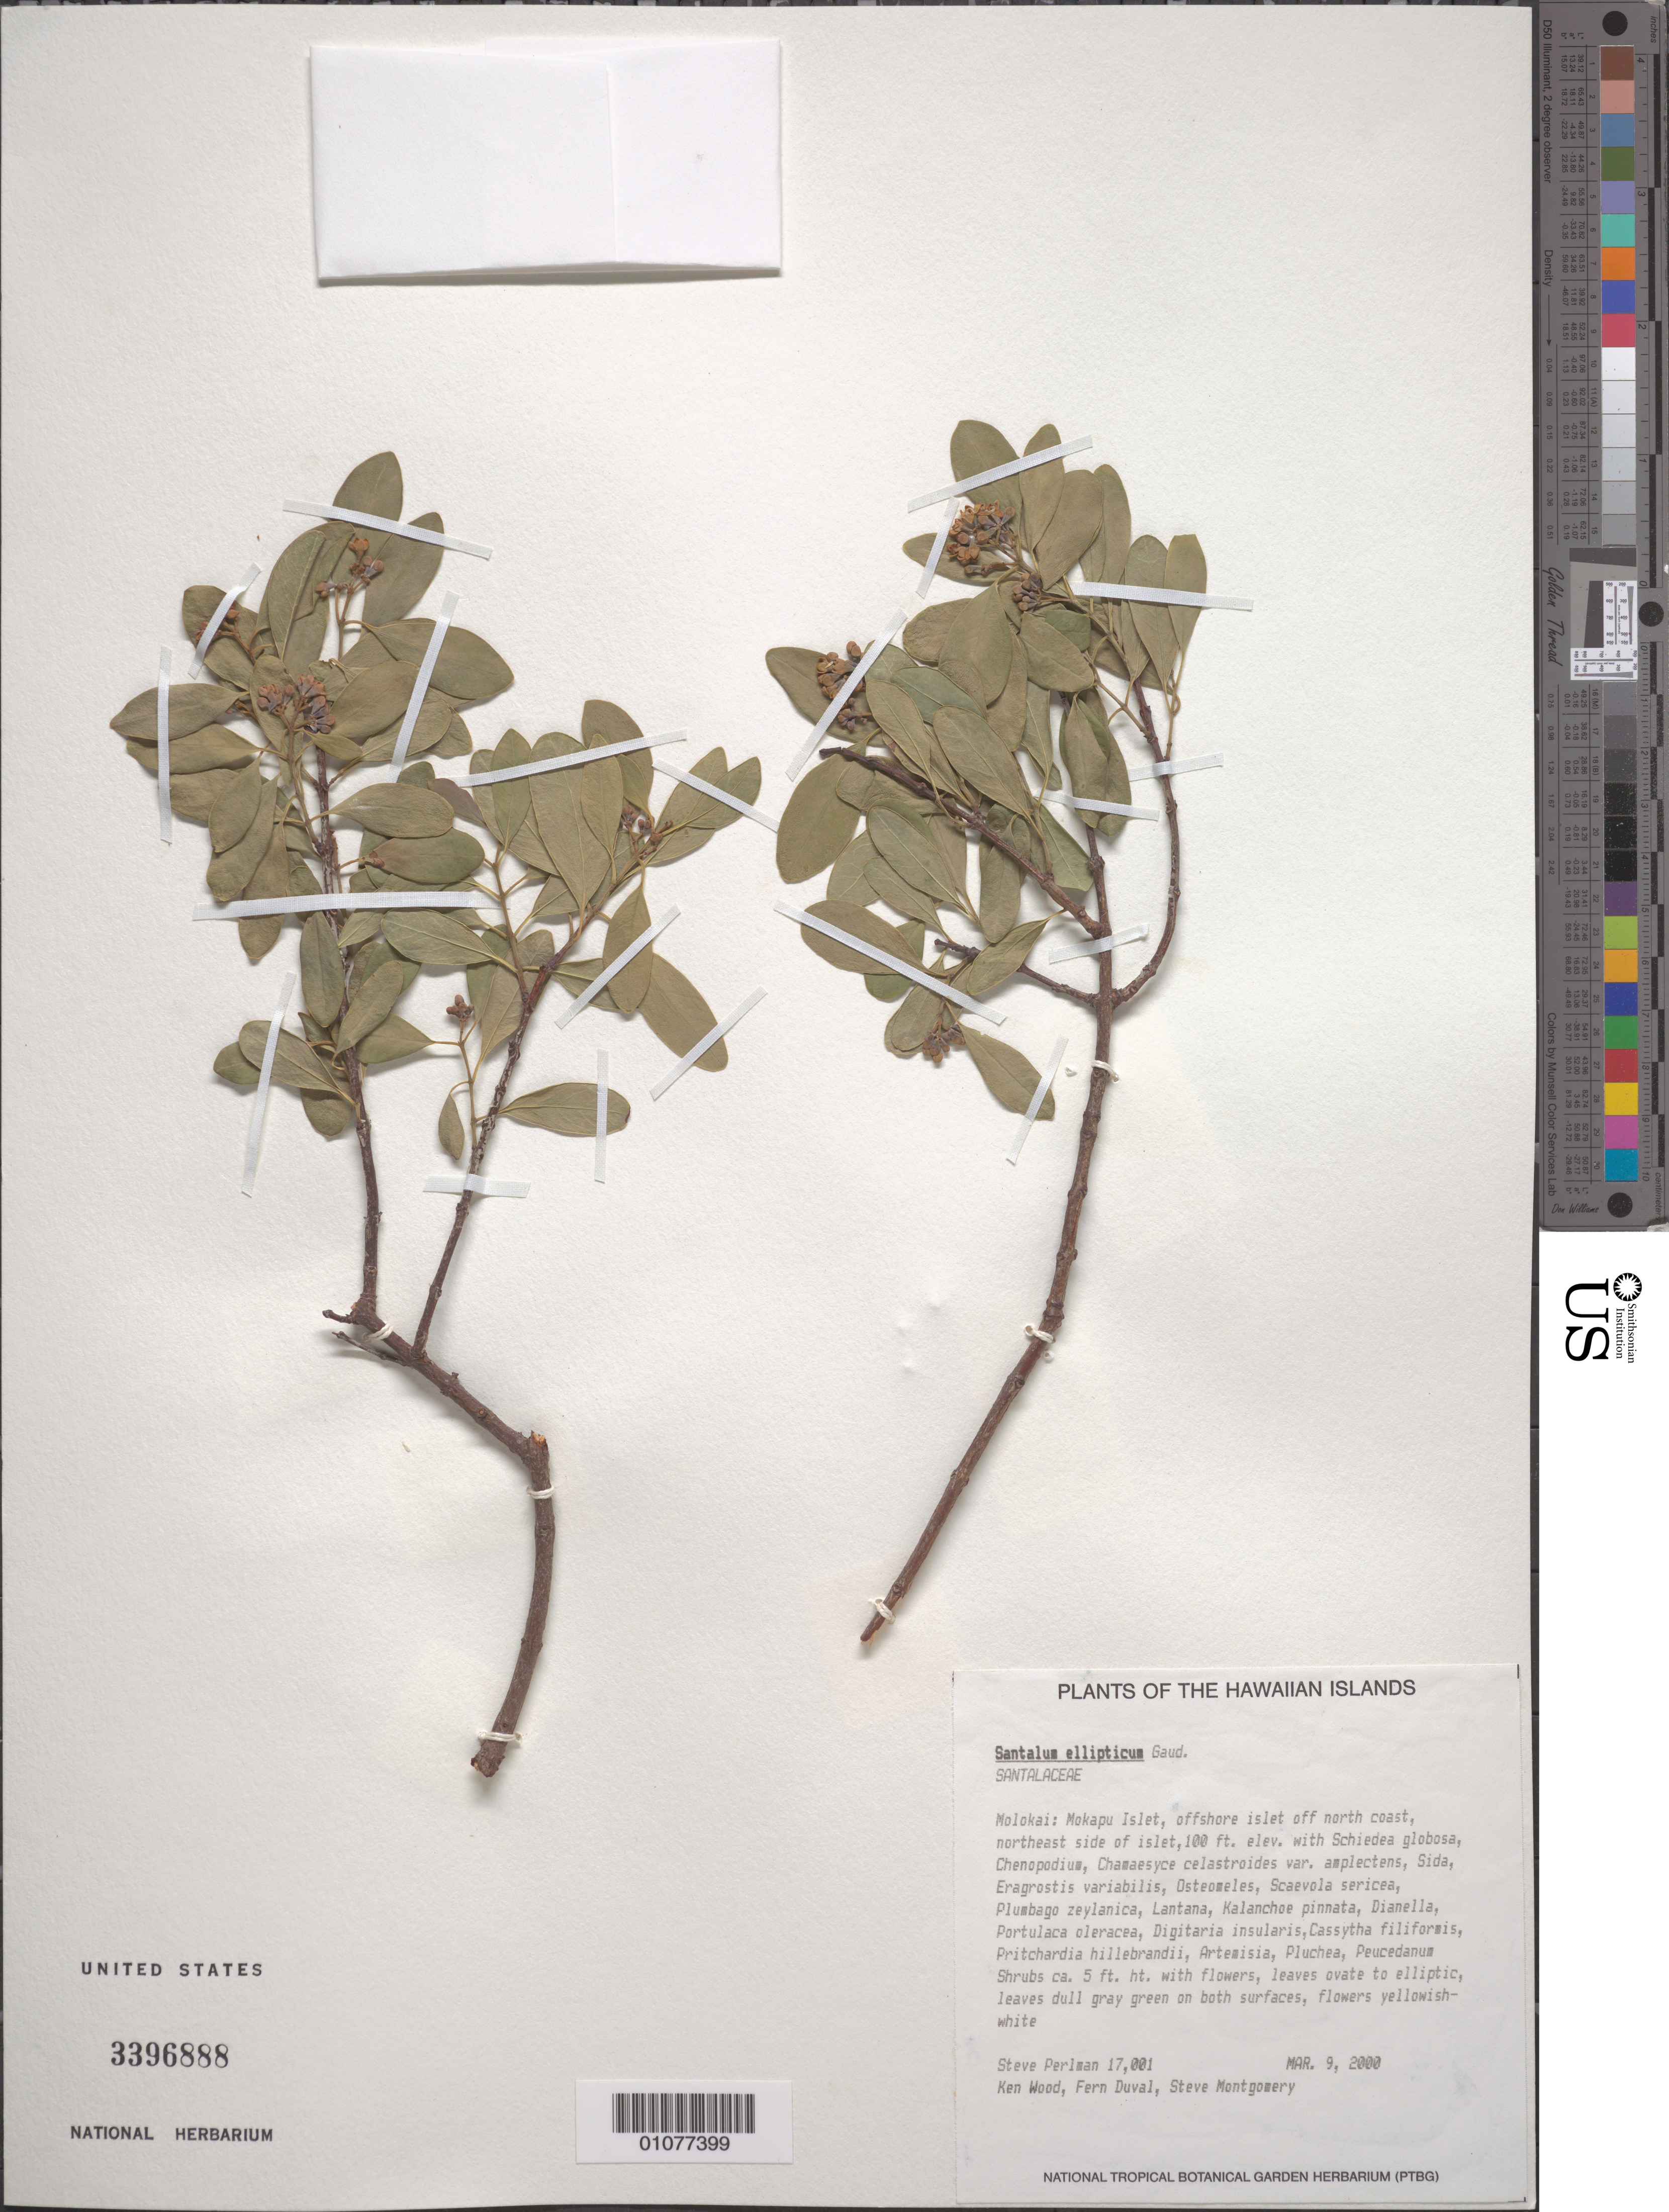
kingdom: Plantae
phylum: Tracheophyta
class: Magnoliopsida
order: Santalales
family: Santalaceae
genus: Santalum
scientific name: Santalum ellipticum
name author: Gaudich.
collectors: S. P. Perlman, K. R. Wood, F. Duval & S. Montgomery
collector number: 17001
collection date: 2000-03-09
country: United States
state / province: Hawaii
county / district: Maui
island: Moloka'i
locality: Mokapu Islet, offshore islet off N coast, NE side of islet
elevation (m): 30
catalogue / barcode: US 3396888